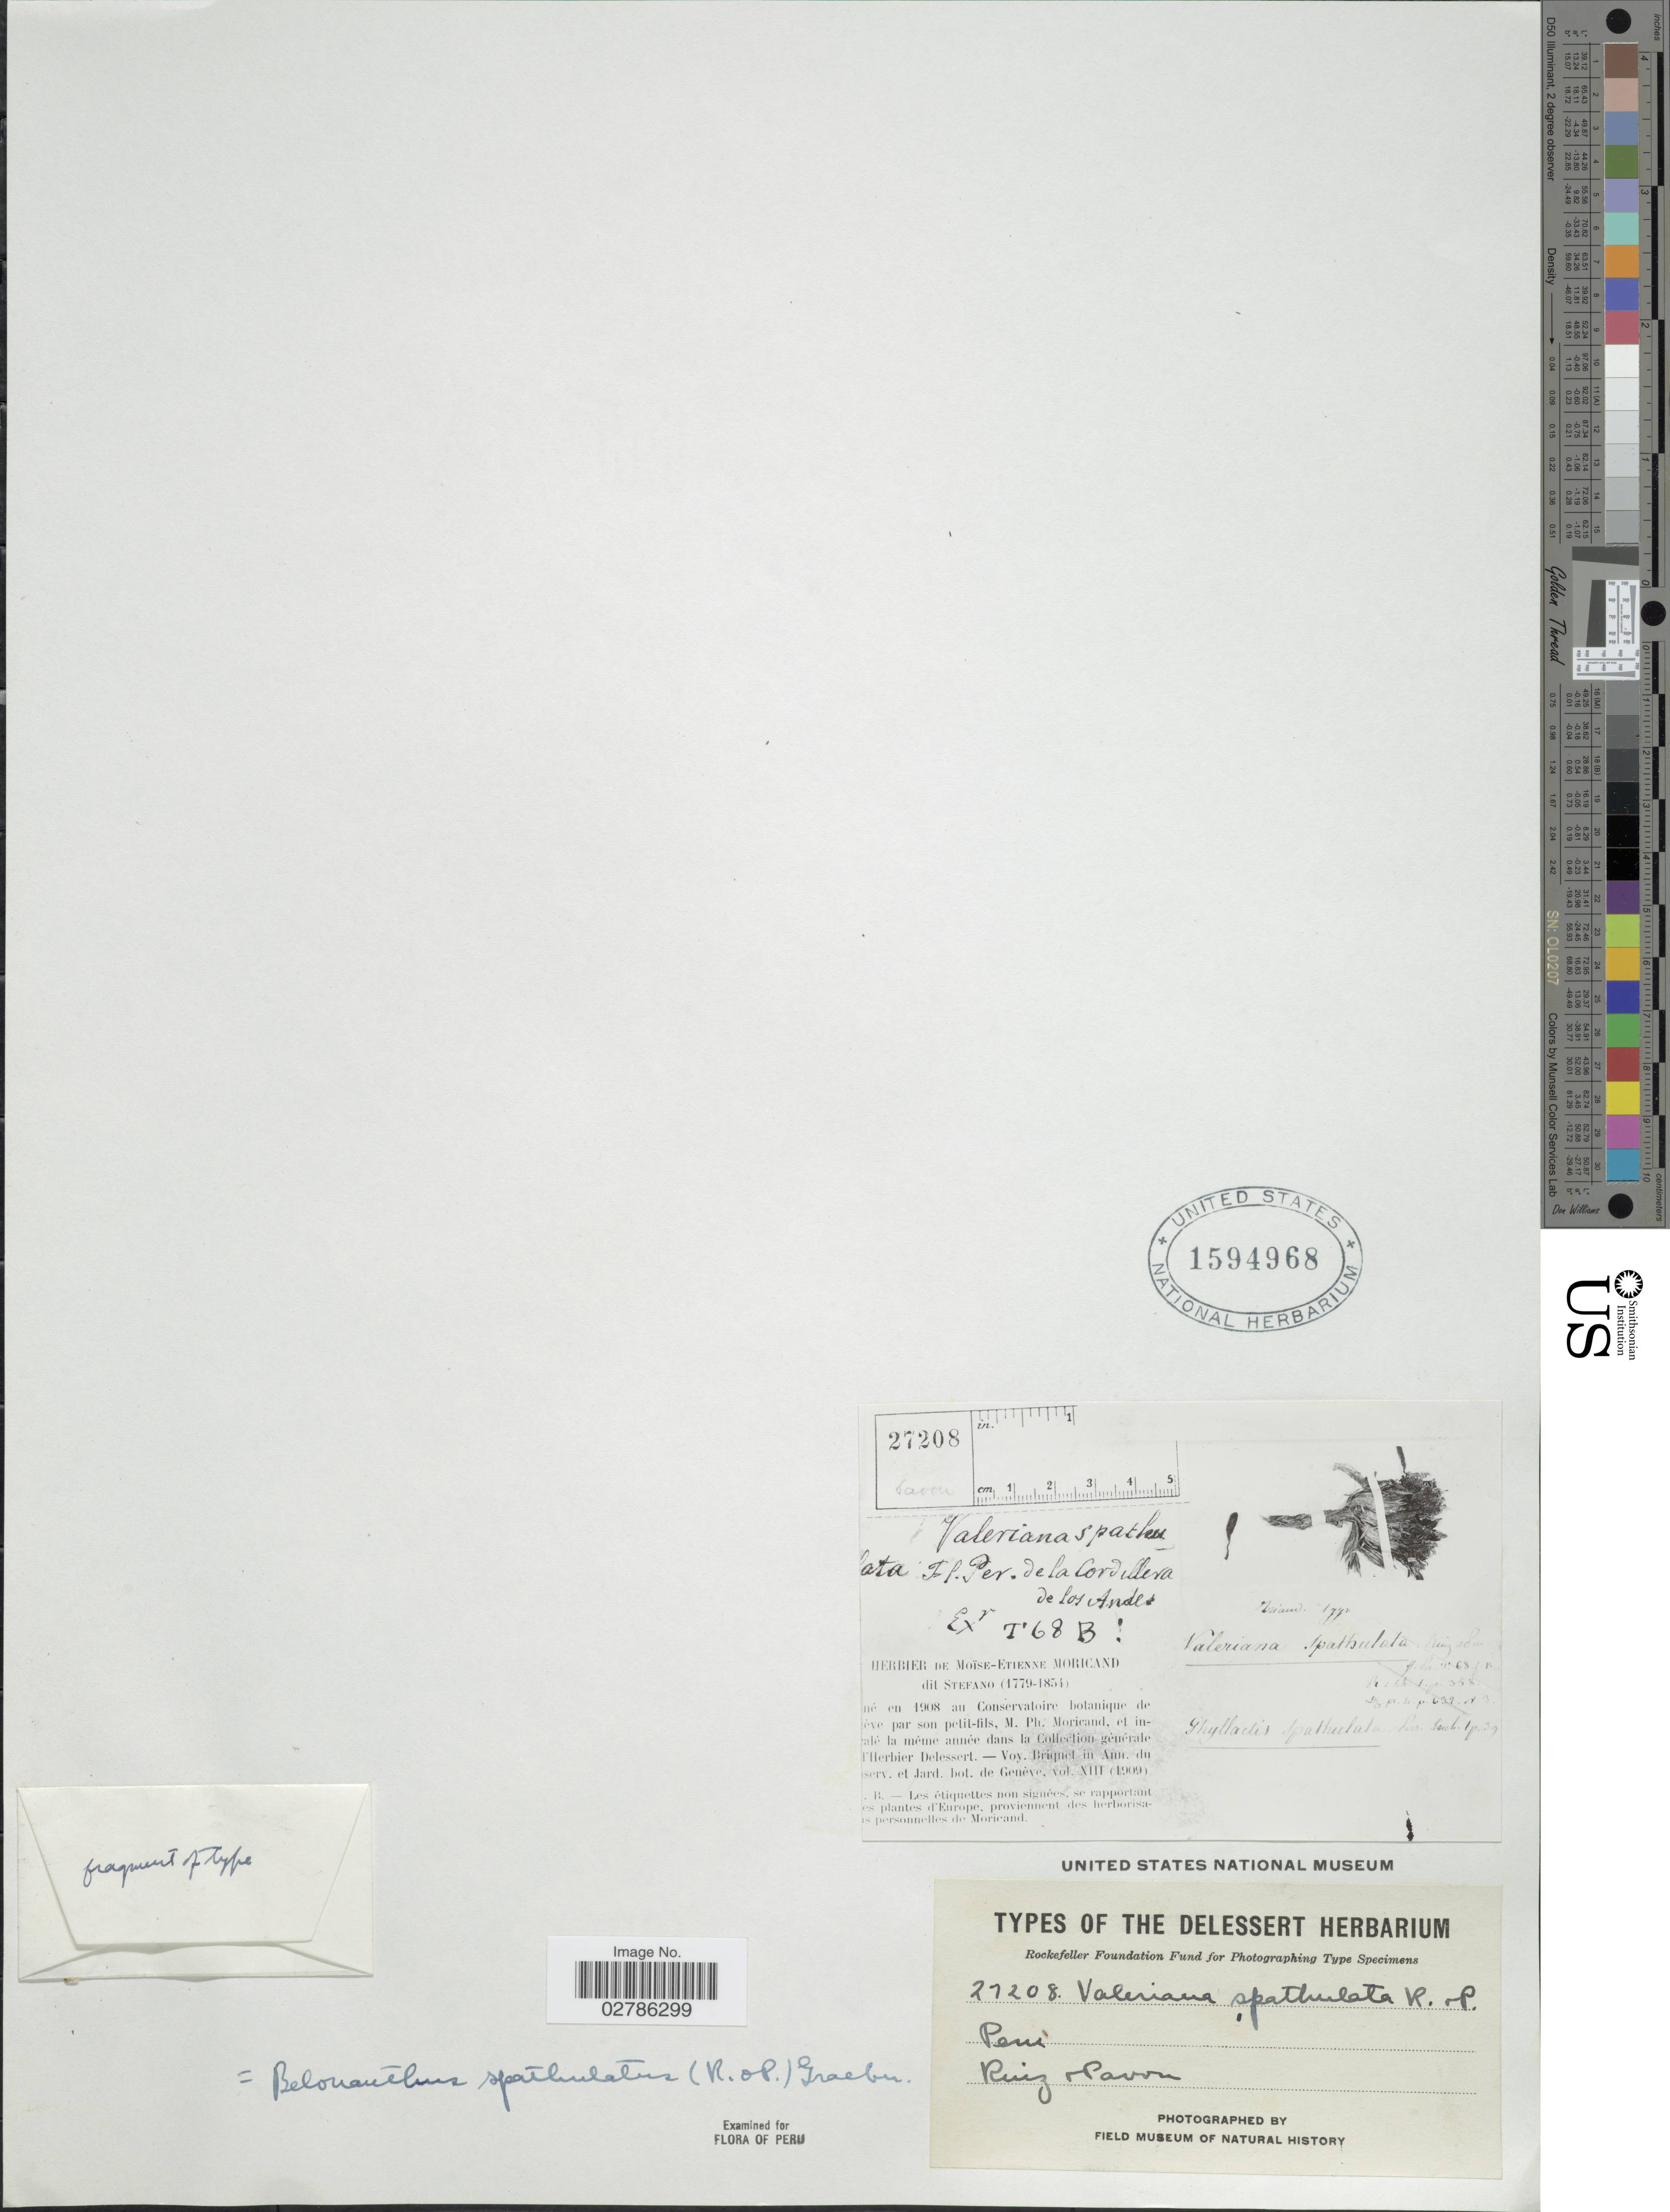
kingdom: Plantae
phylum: Tracheophyta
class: Magnoliopsida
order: Dipsacales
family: Caprifoliaceae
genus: Belonanthus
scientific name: Belonanthus spathulatus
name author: (Ruiz & Pav.) Schmale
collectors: Ruiz, -- & -. Pavon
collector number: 21208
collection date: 1779/1854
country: Peru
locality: De la Cordillera de Los Andes.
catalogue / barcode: US 1594968